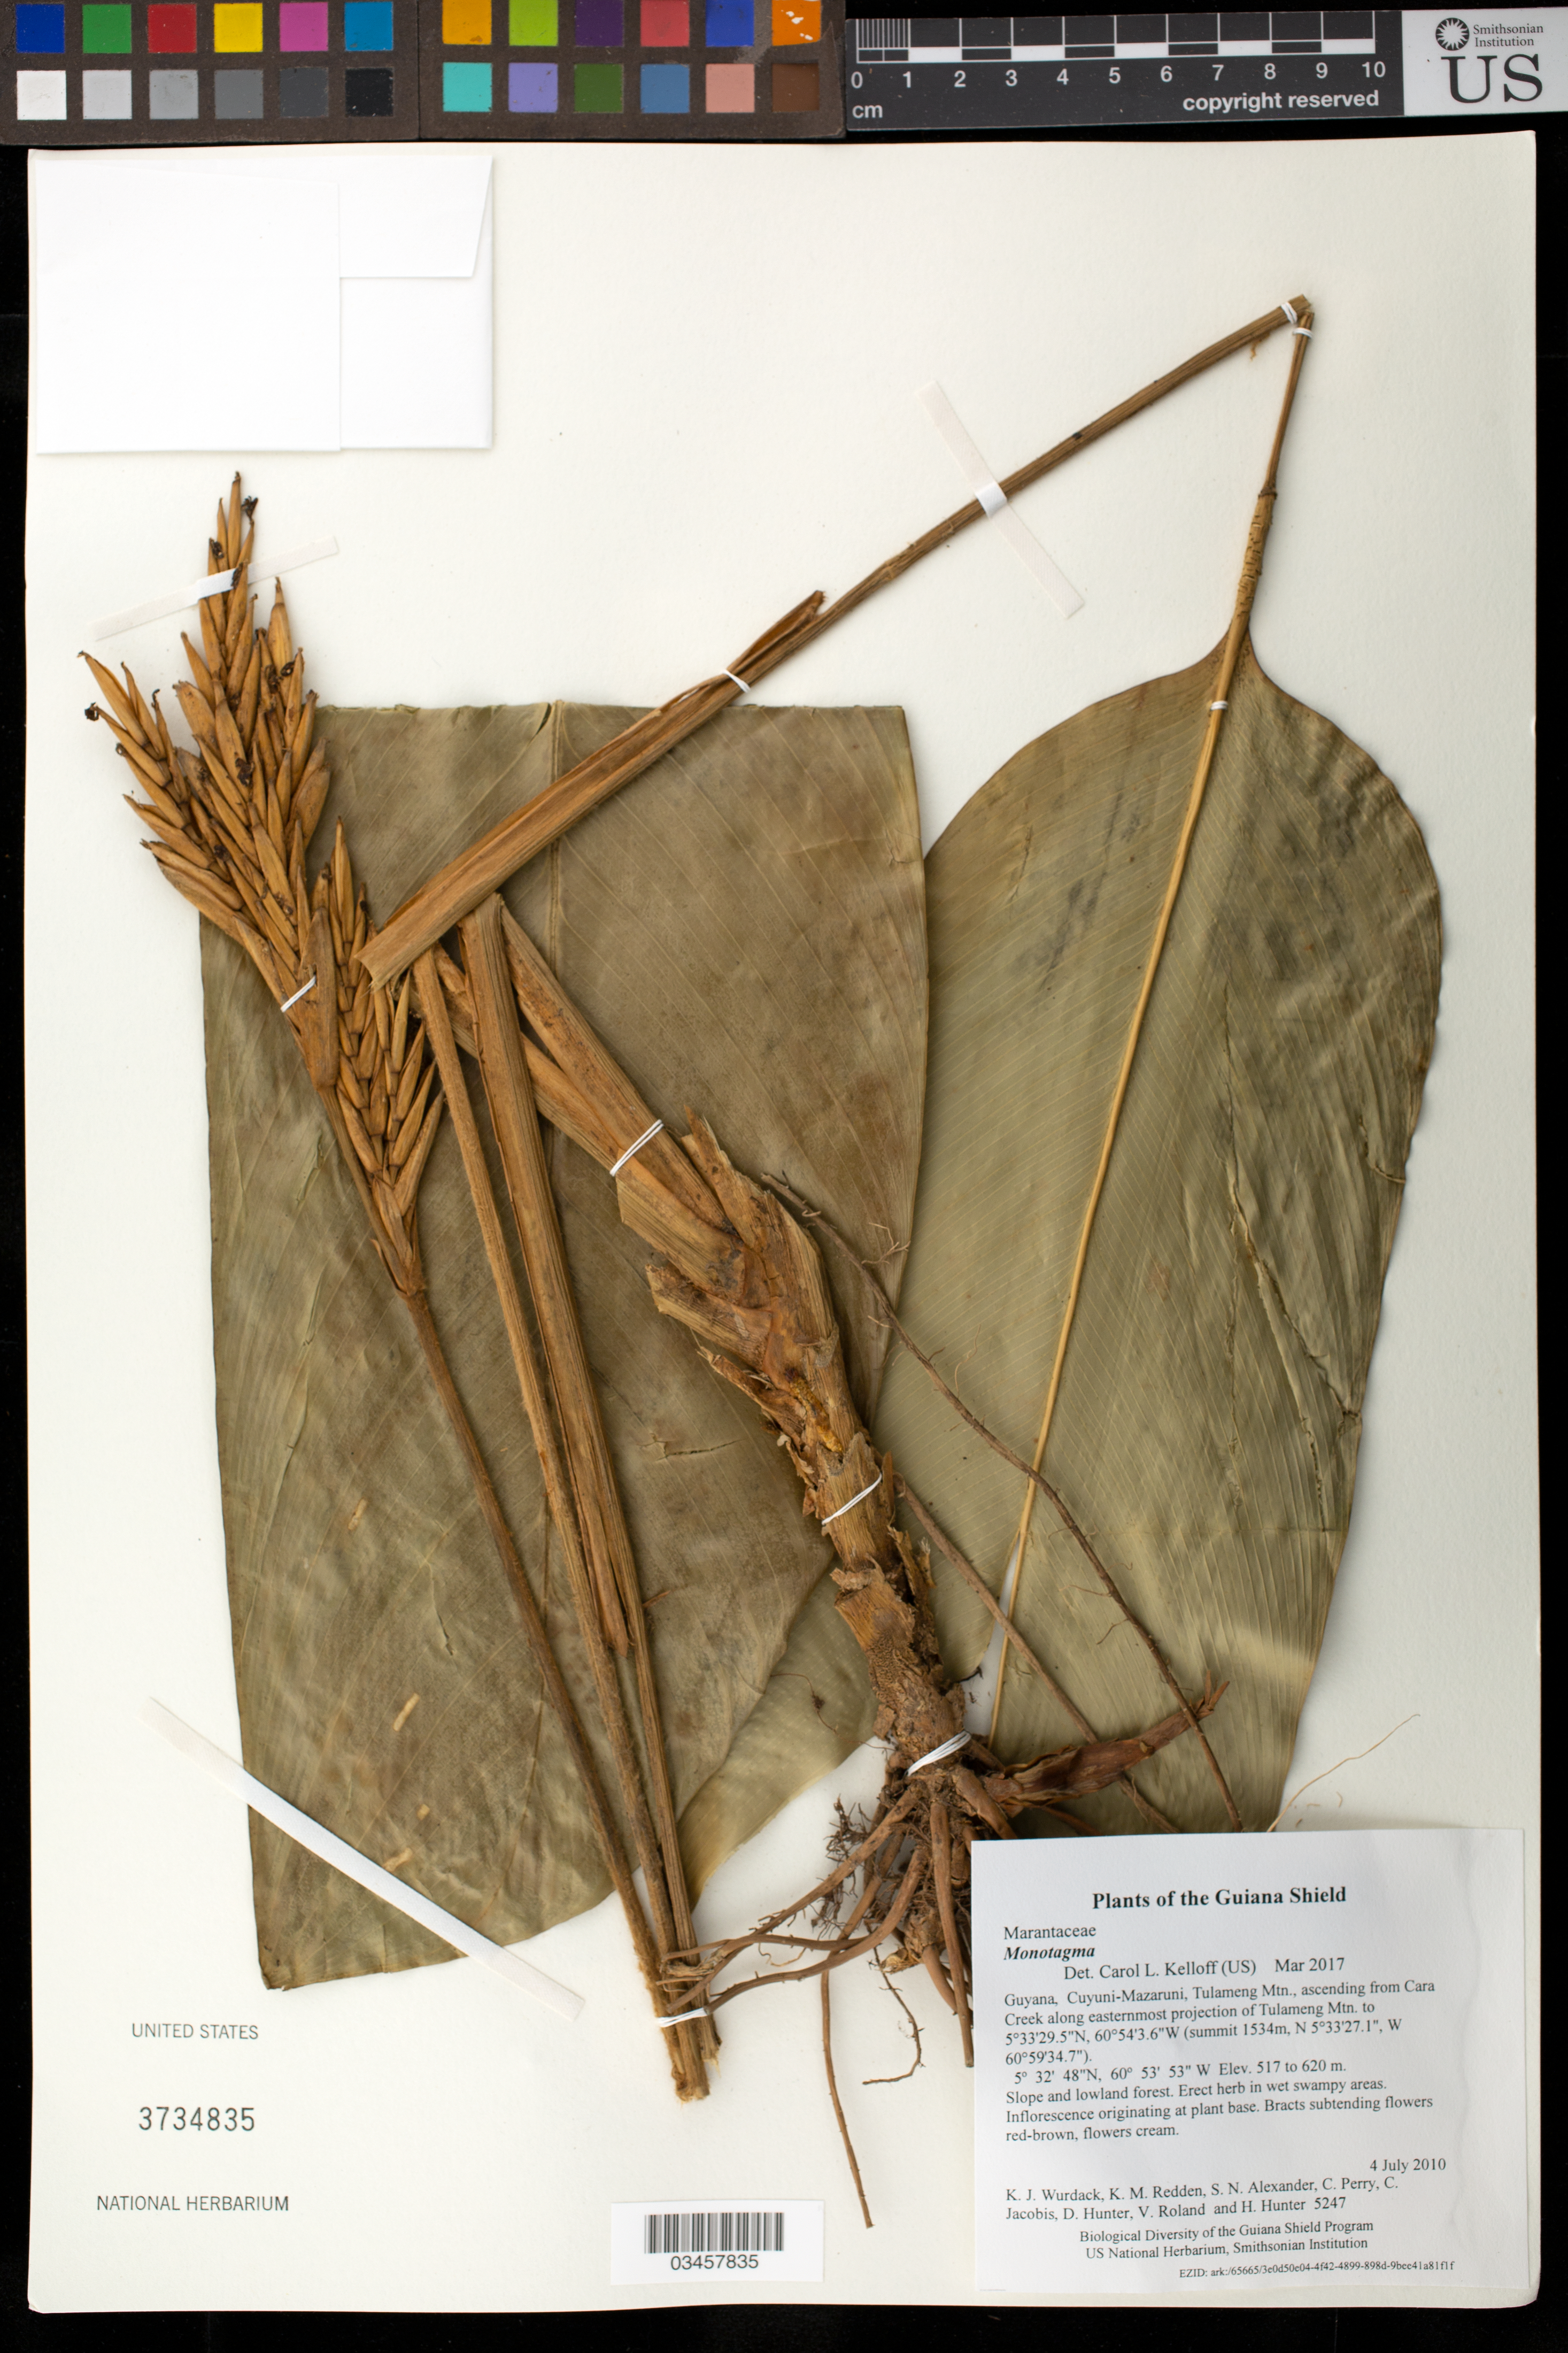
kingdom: Plantae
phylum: Tracheophyta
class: Liliopsida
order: Zingiberales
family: Marantaceae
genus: Monotagma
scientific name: Monotagma sp.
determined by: Kelloff, Carol L., (US), Smithsonian Institution - National Museum of Natural History (UNITED STATES)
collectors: K. Wurdack, K. M. Redden, S. N. Alexander, C. Perry, C. Jacobis, D. Hunter, V. Roland & H. Hunter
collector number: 5247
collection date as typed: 4 July 2010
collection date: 2010-07-04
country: Guyana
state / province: Cuyuni-Mazaruni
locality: Tulameng Mtn., ascending from Cara Creek along easternmost projection of Tulameng Mtn. to 5°33'29.5"N, 60°54'3.6"W (summit 1534m, N 5°33'27.1", W 60°59'34.7")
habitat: Slope and lowland forest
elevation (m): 517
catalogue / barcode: US 3734835